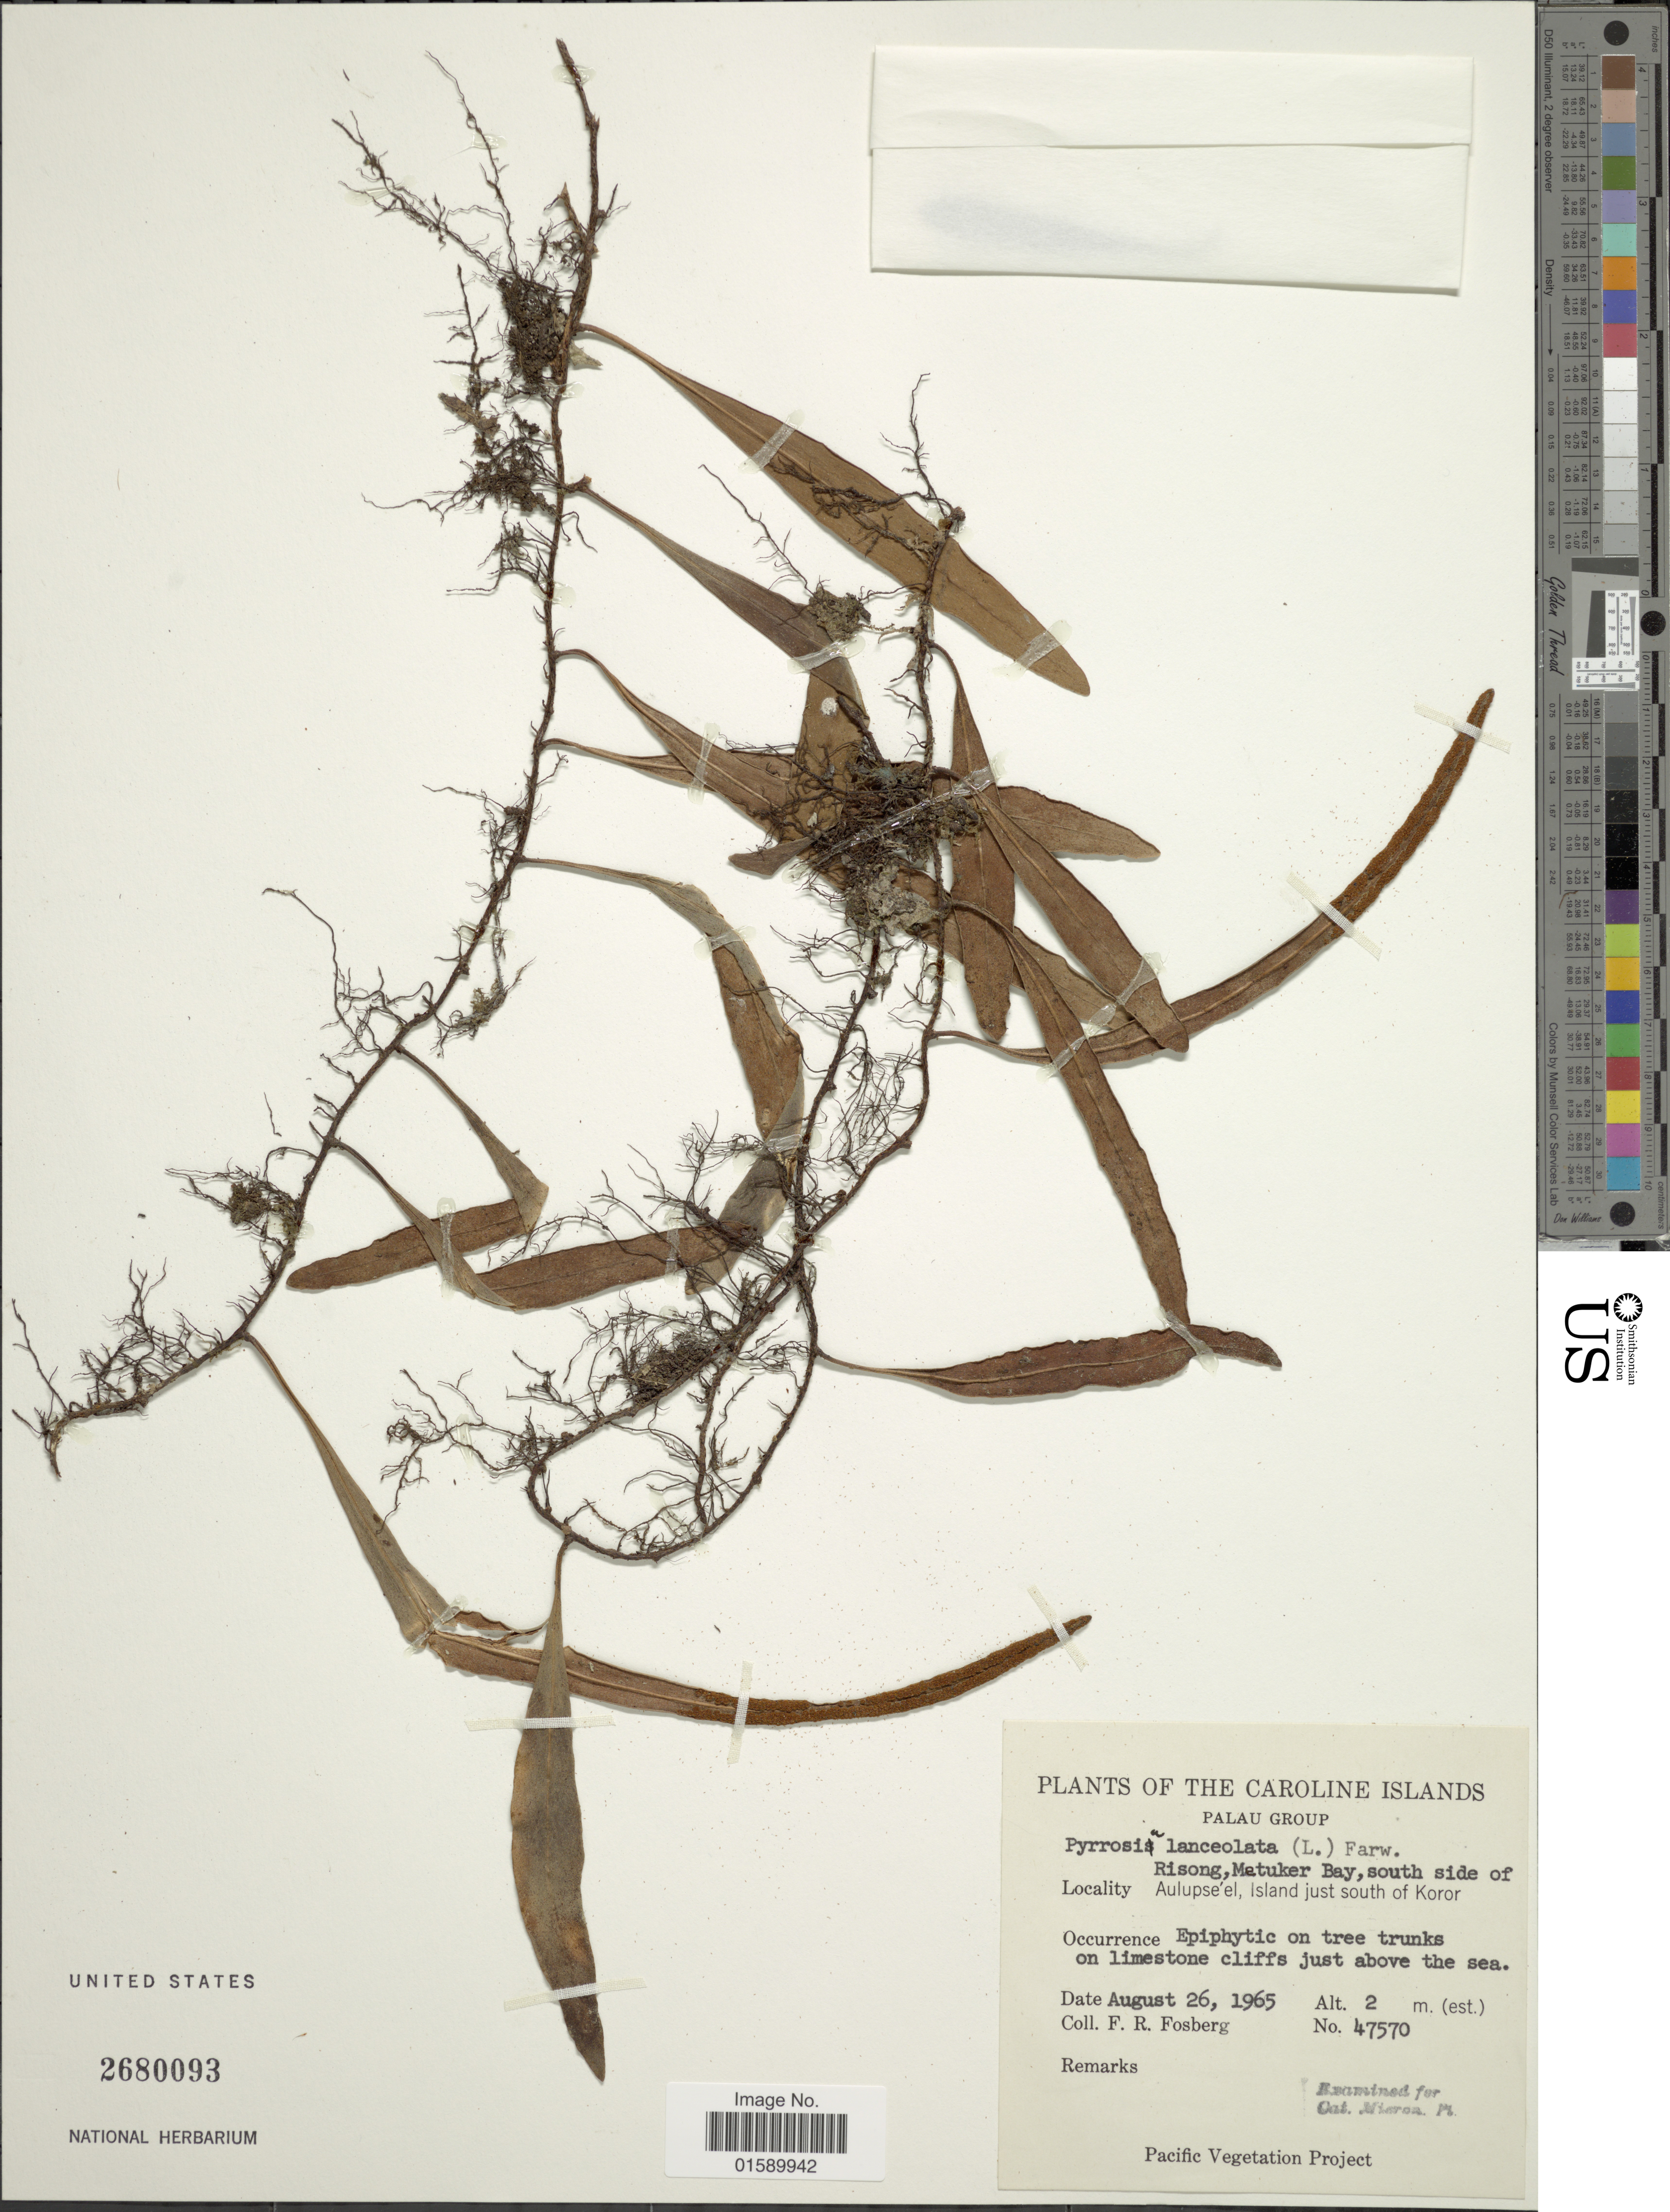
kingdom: Plantae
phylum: Tracheophyta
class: Polypodiopsida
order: Polypodiales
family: Polypodiaceae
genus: Pyrrosia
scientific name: Pyrrosia lanceolata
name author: (L.) Farw.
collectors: F. R. Fosberg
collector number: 47570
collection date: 1965-08-26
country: Palau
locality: Caroline Islands, Palau group. Risong, Matuker Bay, south of Aulpse'el, island south of Koror.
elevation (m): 2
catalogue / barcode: US 2680093